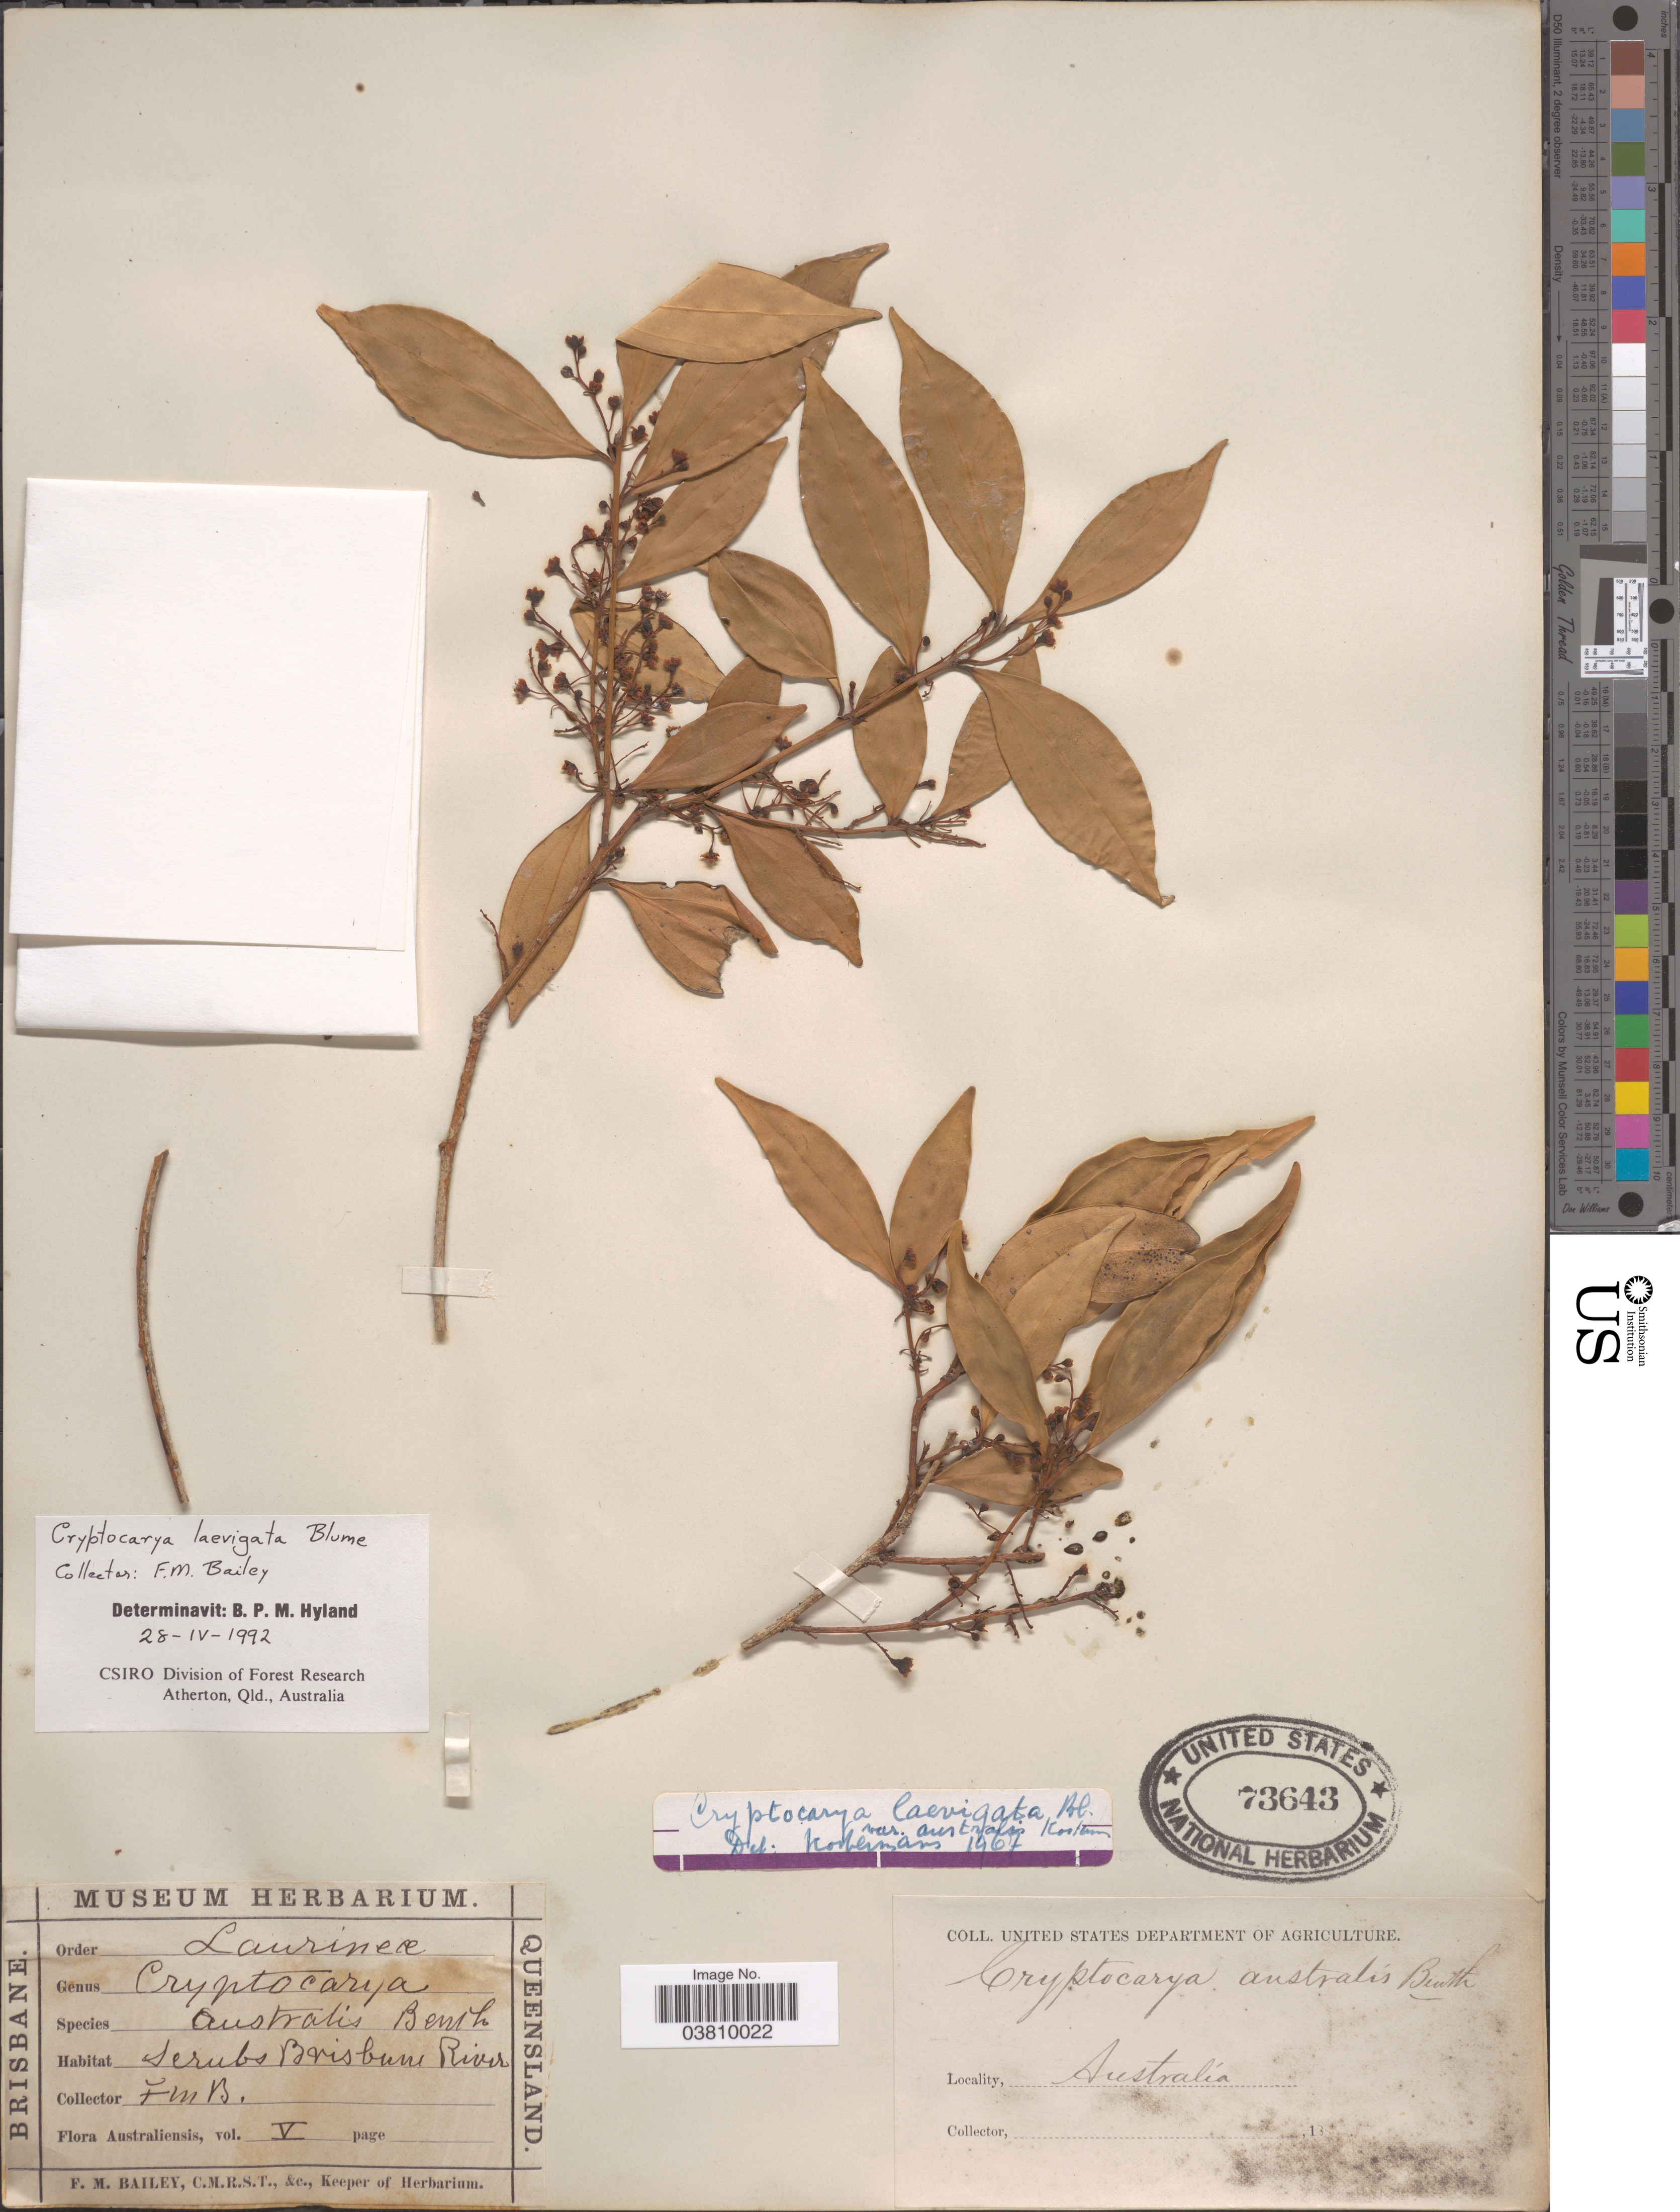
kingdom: Plantae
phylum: Tracheophyta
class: Magnoliopsida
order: Laurales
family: Lauraceae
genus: Cryptocarya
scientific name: Cryptocarya laevigata Elmer, nom illeg., non Blume (1825)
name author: Elmer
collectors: F. M. Bailey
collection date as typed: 18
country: Australia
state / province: Queensland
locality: Brisbane River.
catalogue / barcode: US 73643